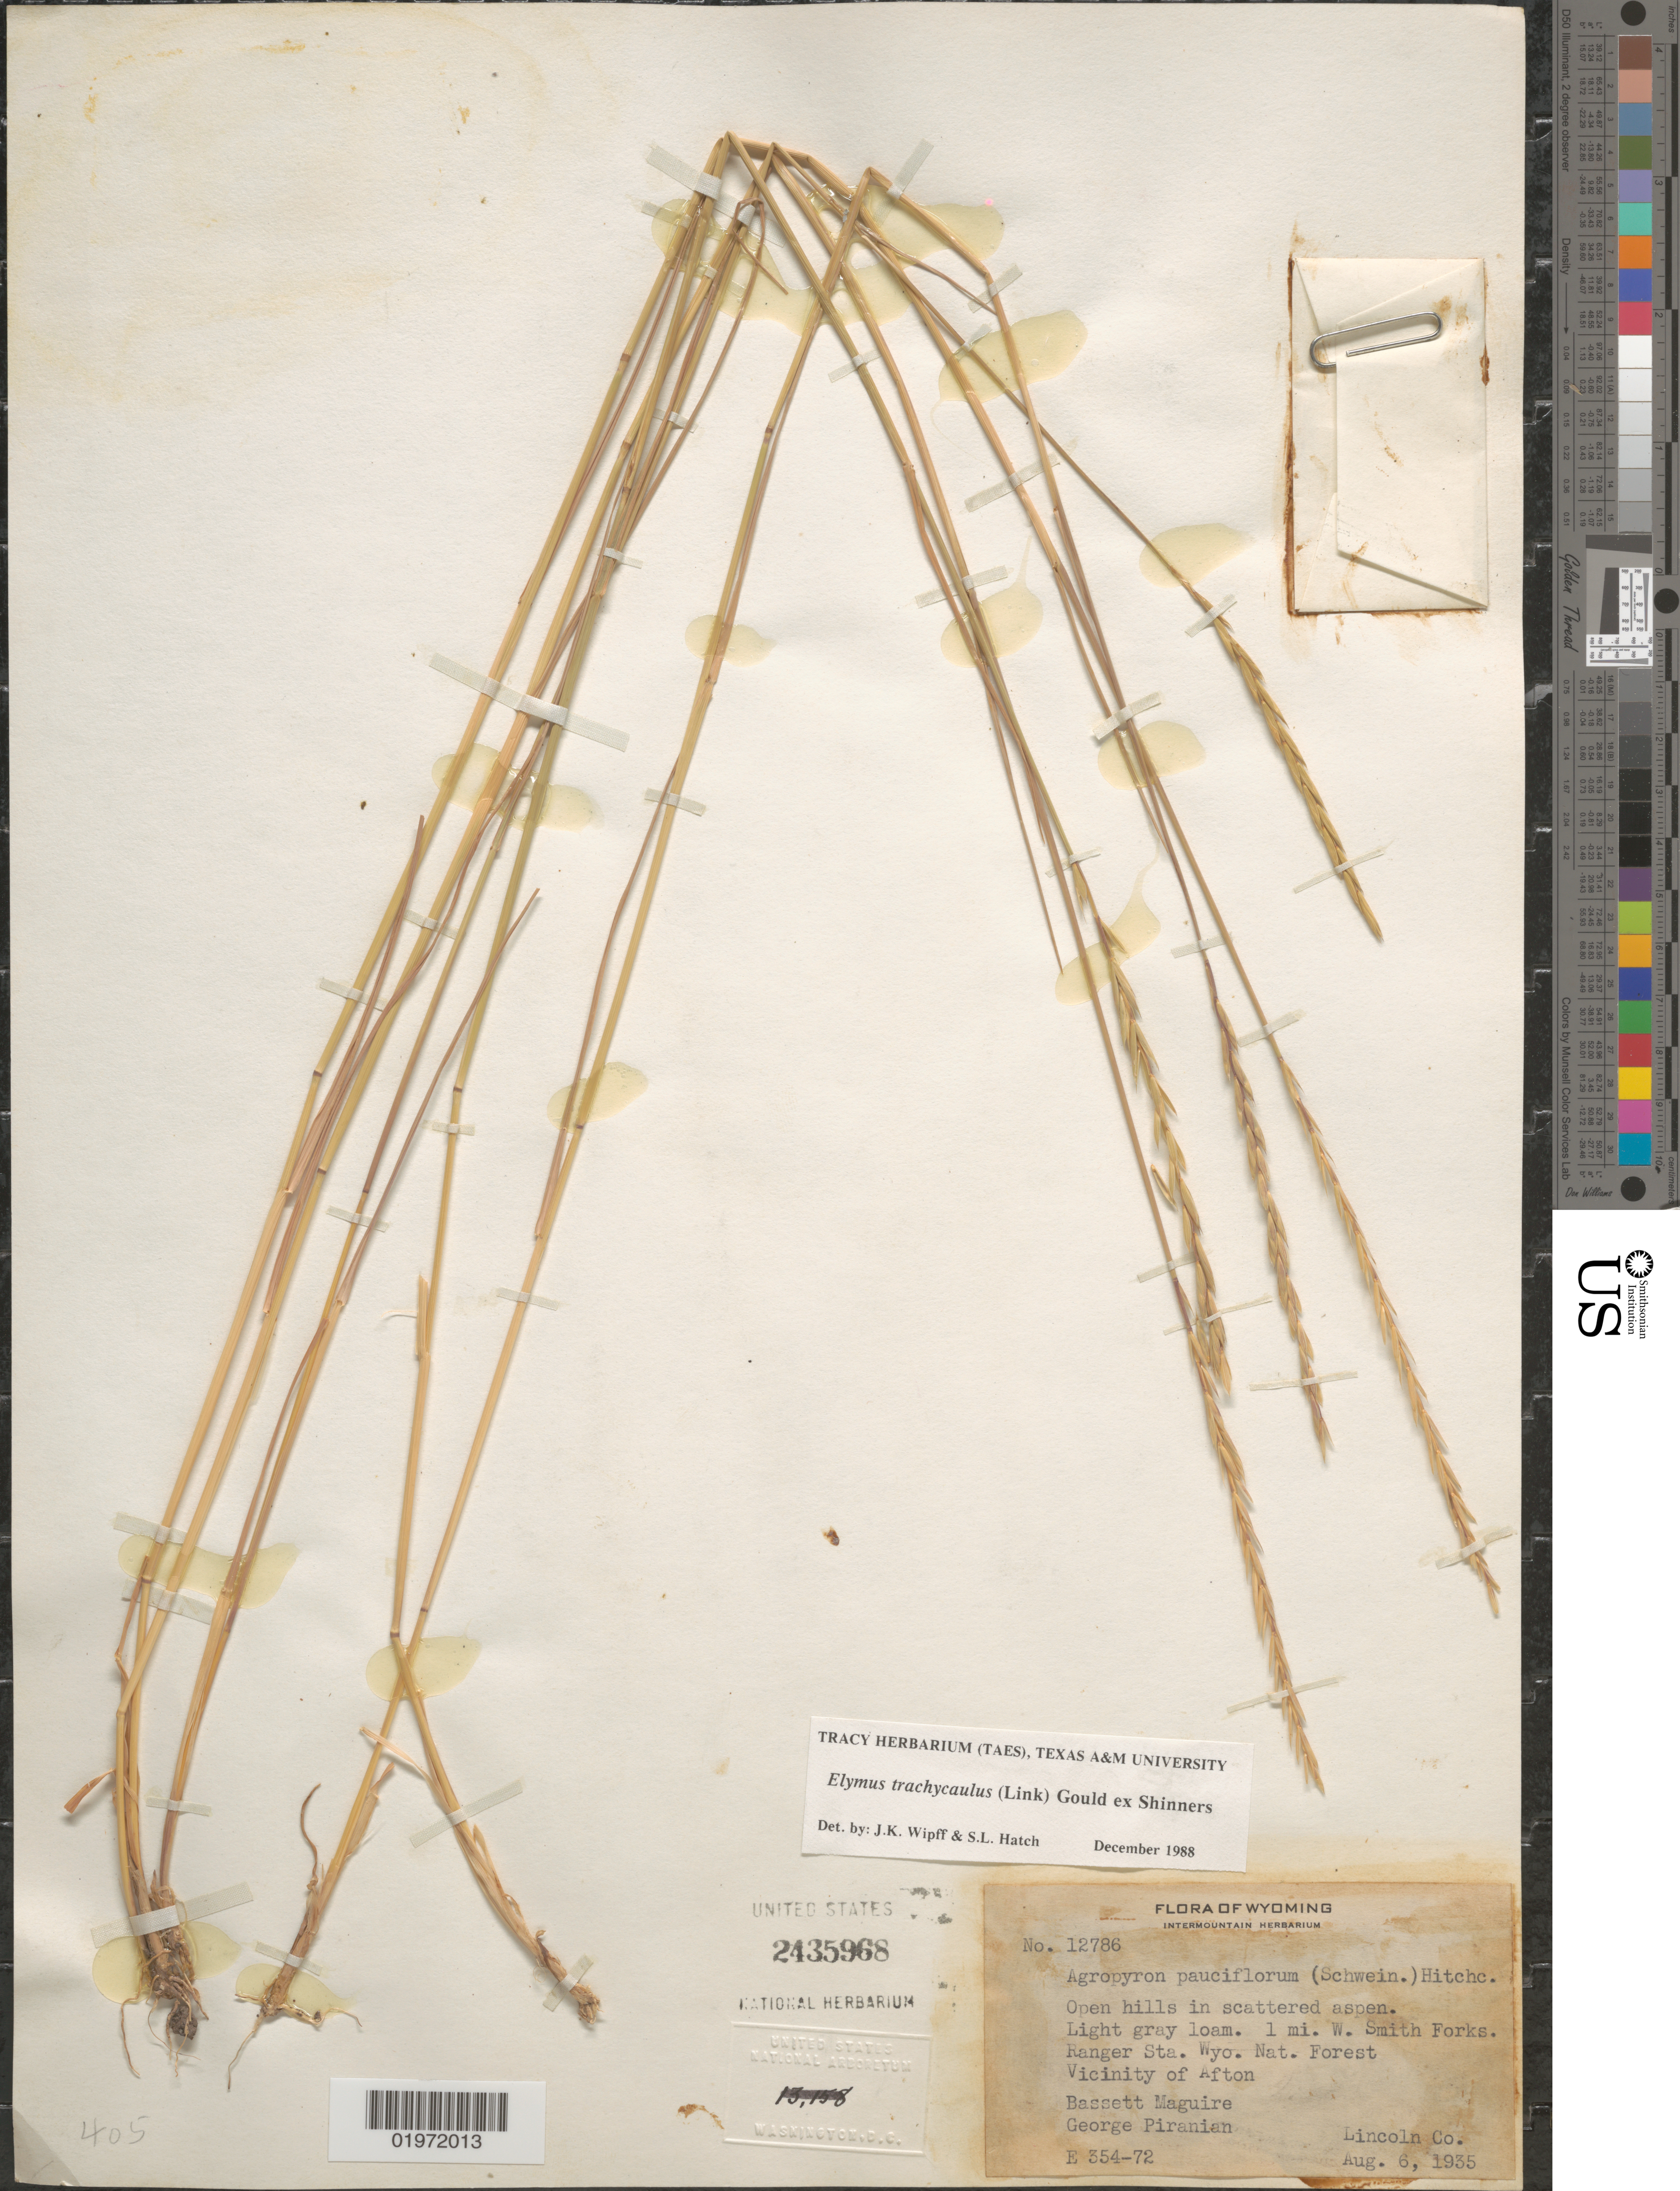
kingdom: Plantae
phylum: Tracheophyta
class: Liliopsida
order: Poales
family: Poaceae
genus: Elymus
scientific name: Elymus trachycaulus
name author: (Link) Gould ex Shinners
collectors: B. Maguire & G. Piranian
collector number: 12786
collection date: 1935-08-06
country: United States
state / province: Wyoming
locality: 1 mi. W. Smith Forks. Ranger Sta. Wyo. Nat. Forest. Vicinity of Afton. Lincoln Co.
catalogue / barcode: US 2435968